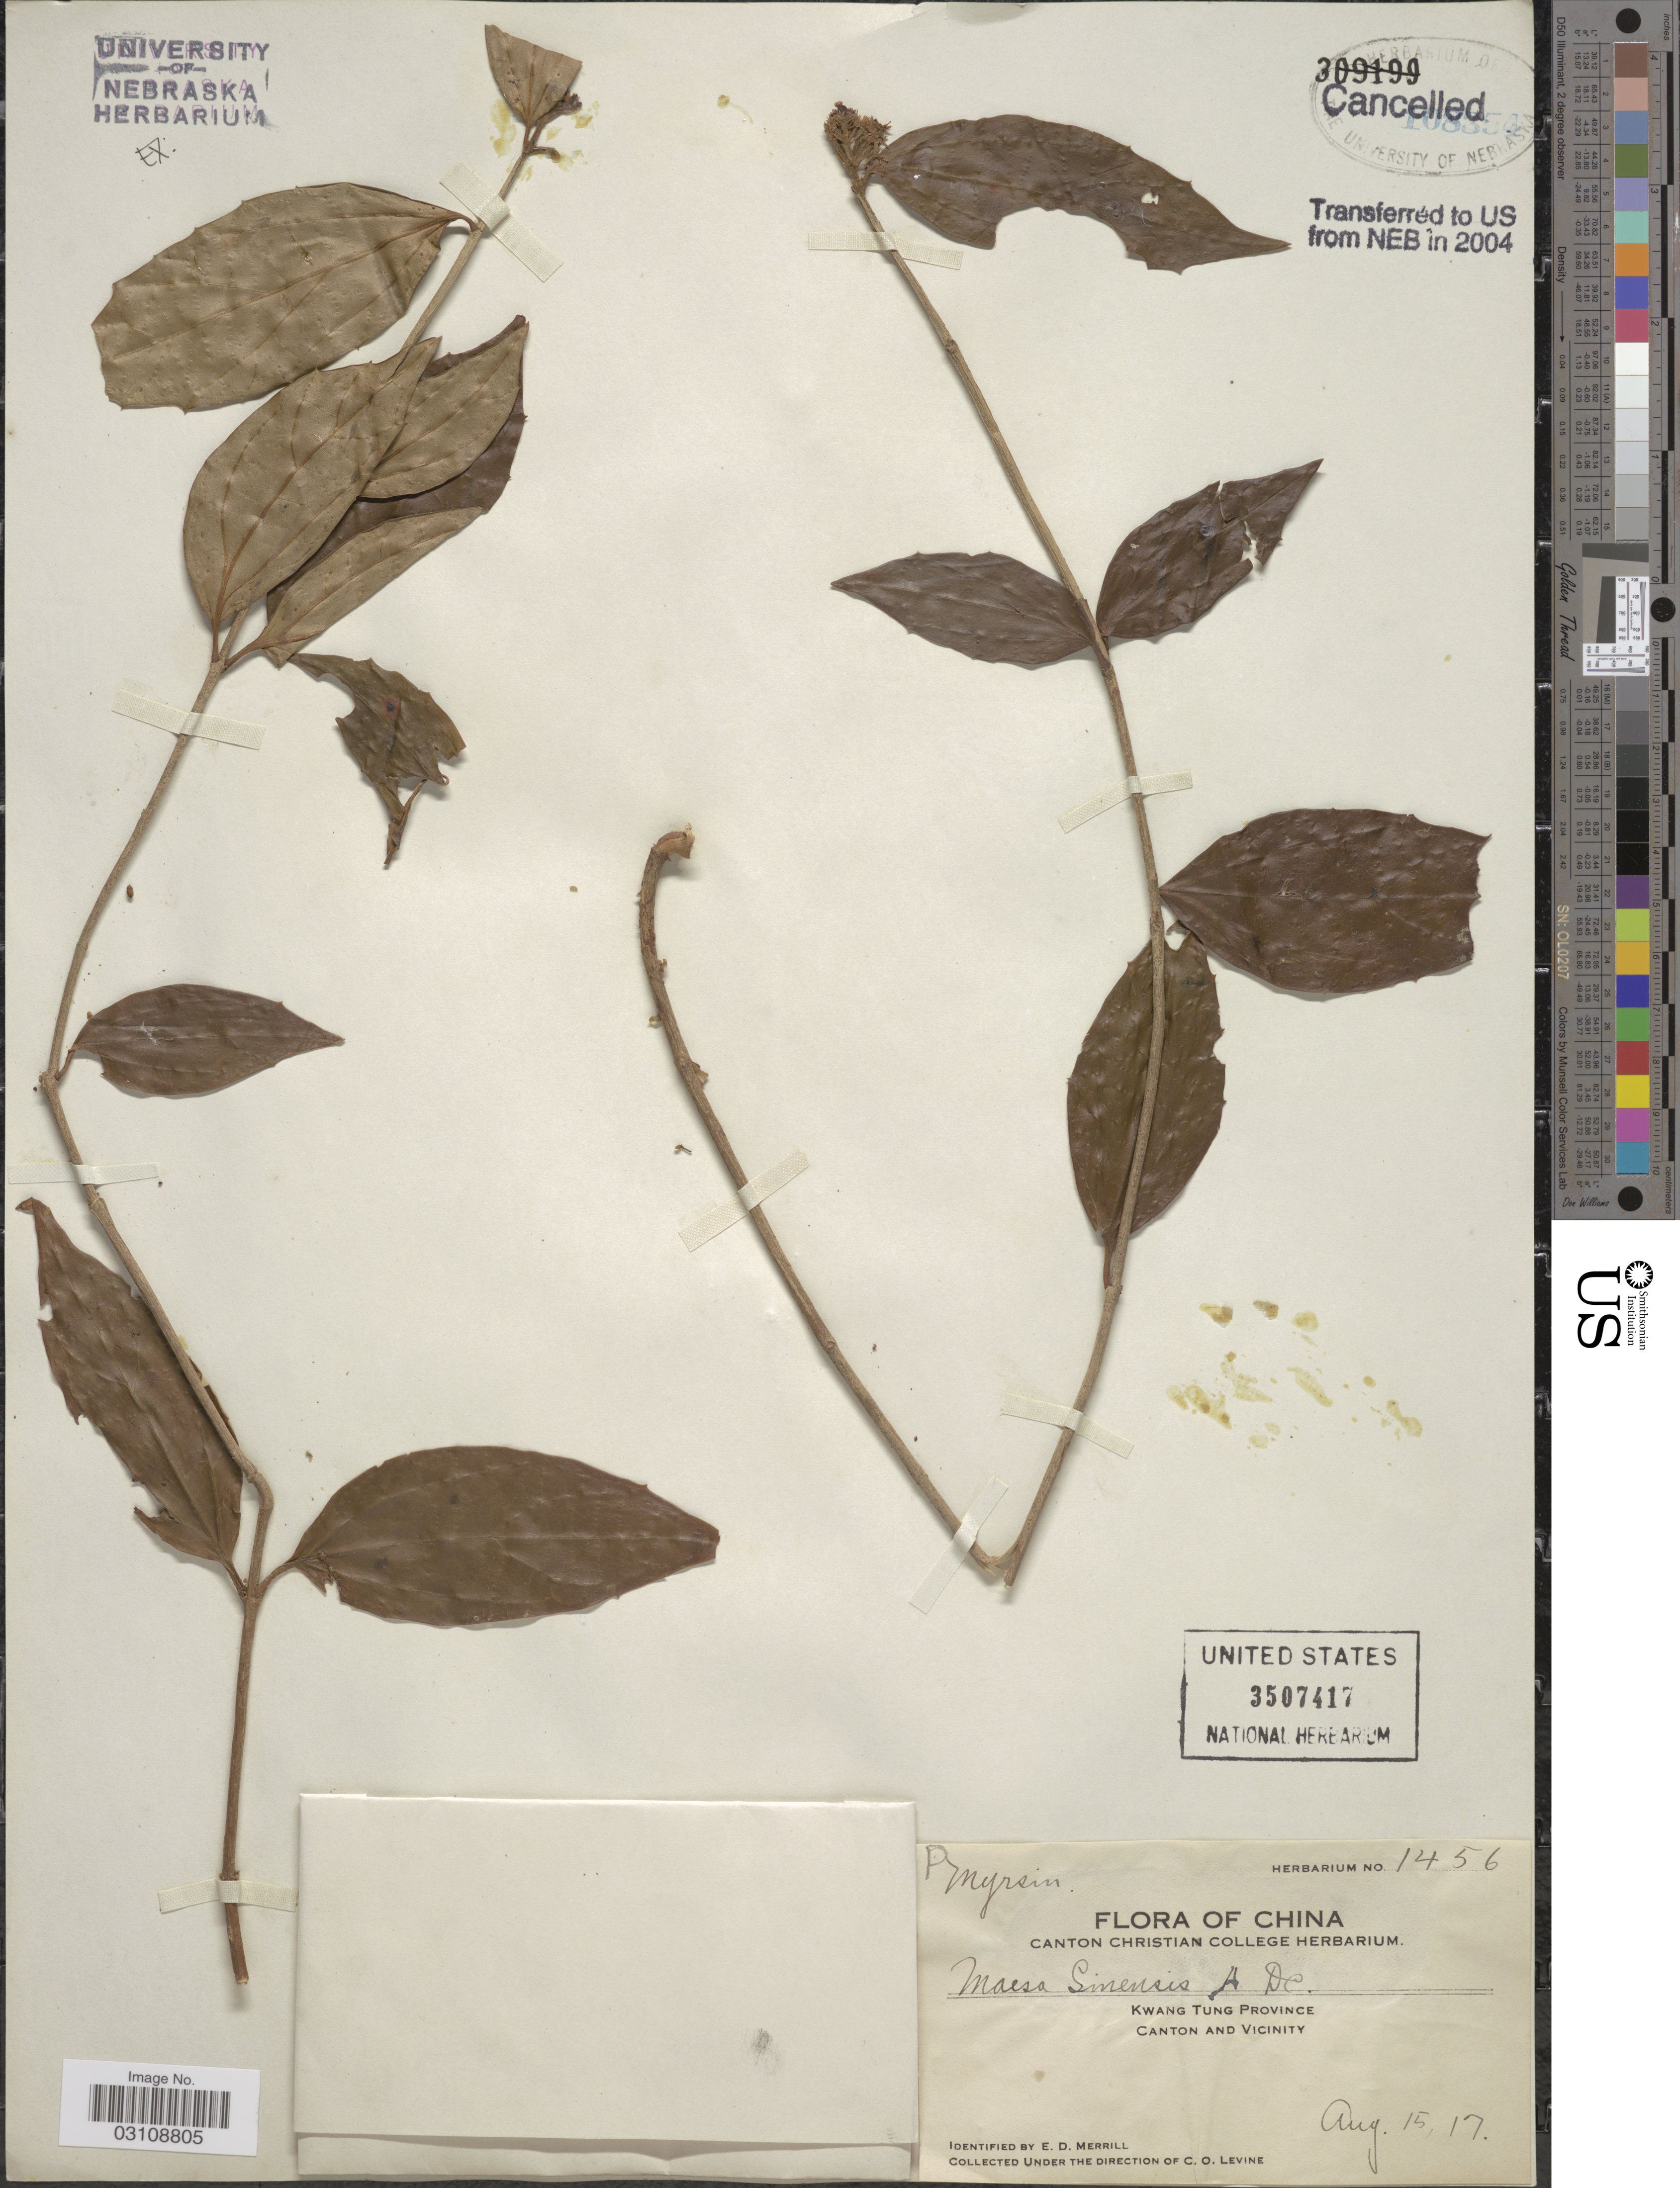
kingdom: Plantae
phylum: Tracheophyta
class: Magnoliopsida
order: Ericales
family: Primulaceae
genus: Maesa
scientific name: Maesa perlaria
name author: (Lour.) Merr.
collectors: C. O. Levine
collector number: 1456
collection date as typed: Transcribed d/m/y: 15/8/17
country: China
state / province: Guangdong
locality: Kwang Tung Province, Canton and Vicinity.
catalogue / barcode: US 3507417